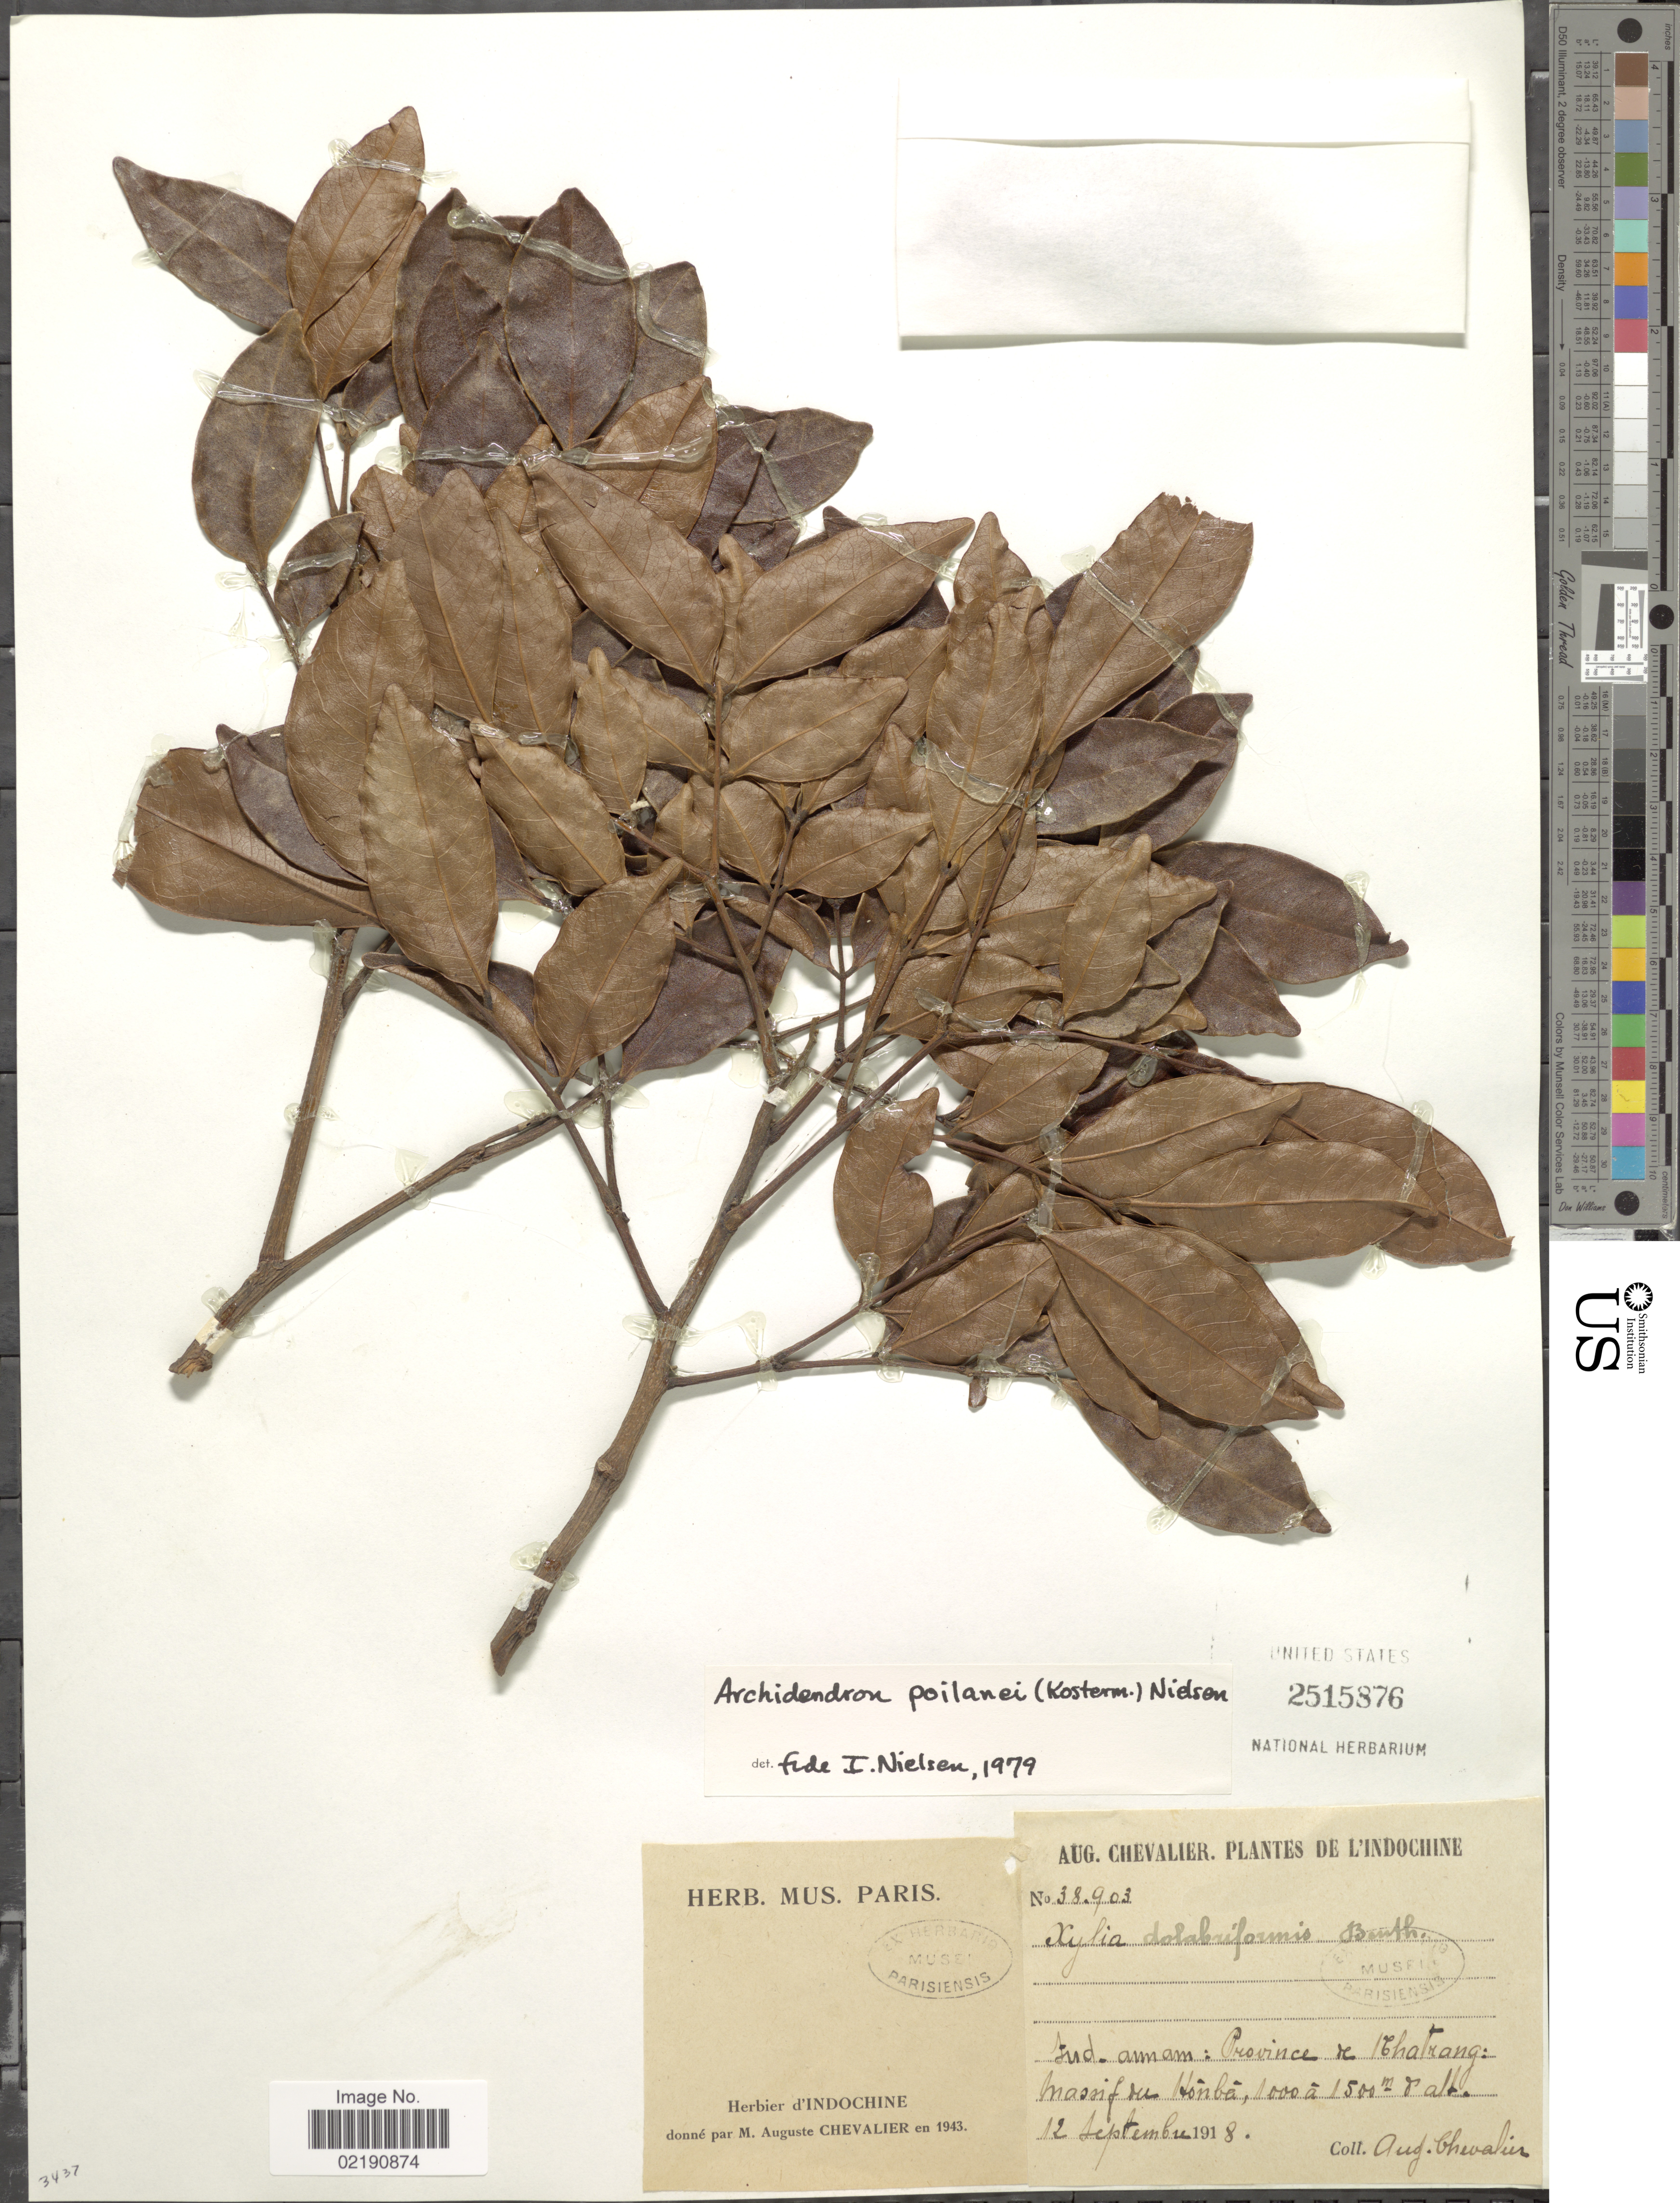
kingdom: Plantae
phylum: Tracheophyta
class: Magnoliopsida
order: Fabales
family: Fabaceae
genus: Archidendron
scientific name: Archidendron poilanei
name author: (Kosterm.) I.C. Nielsen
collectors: A. J. Chevalier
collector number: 38903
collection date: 1918-09-12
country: Vietnam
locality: Sud. Annam: Province te Chatrang: Massif ou Honba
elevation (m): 1500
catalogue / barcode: US 2515876